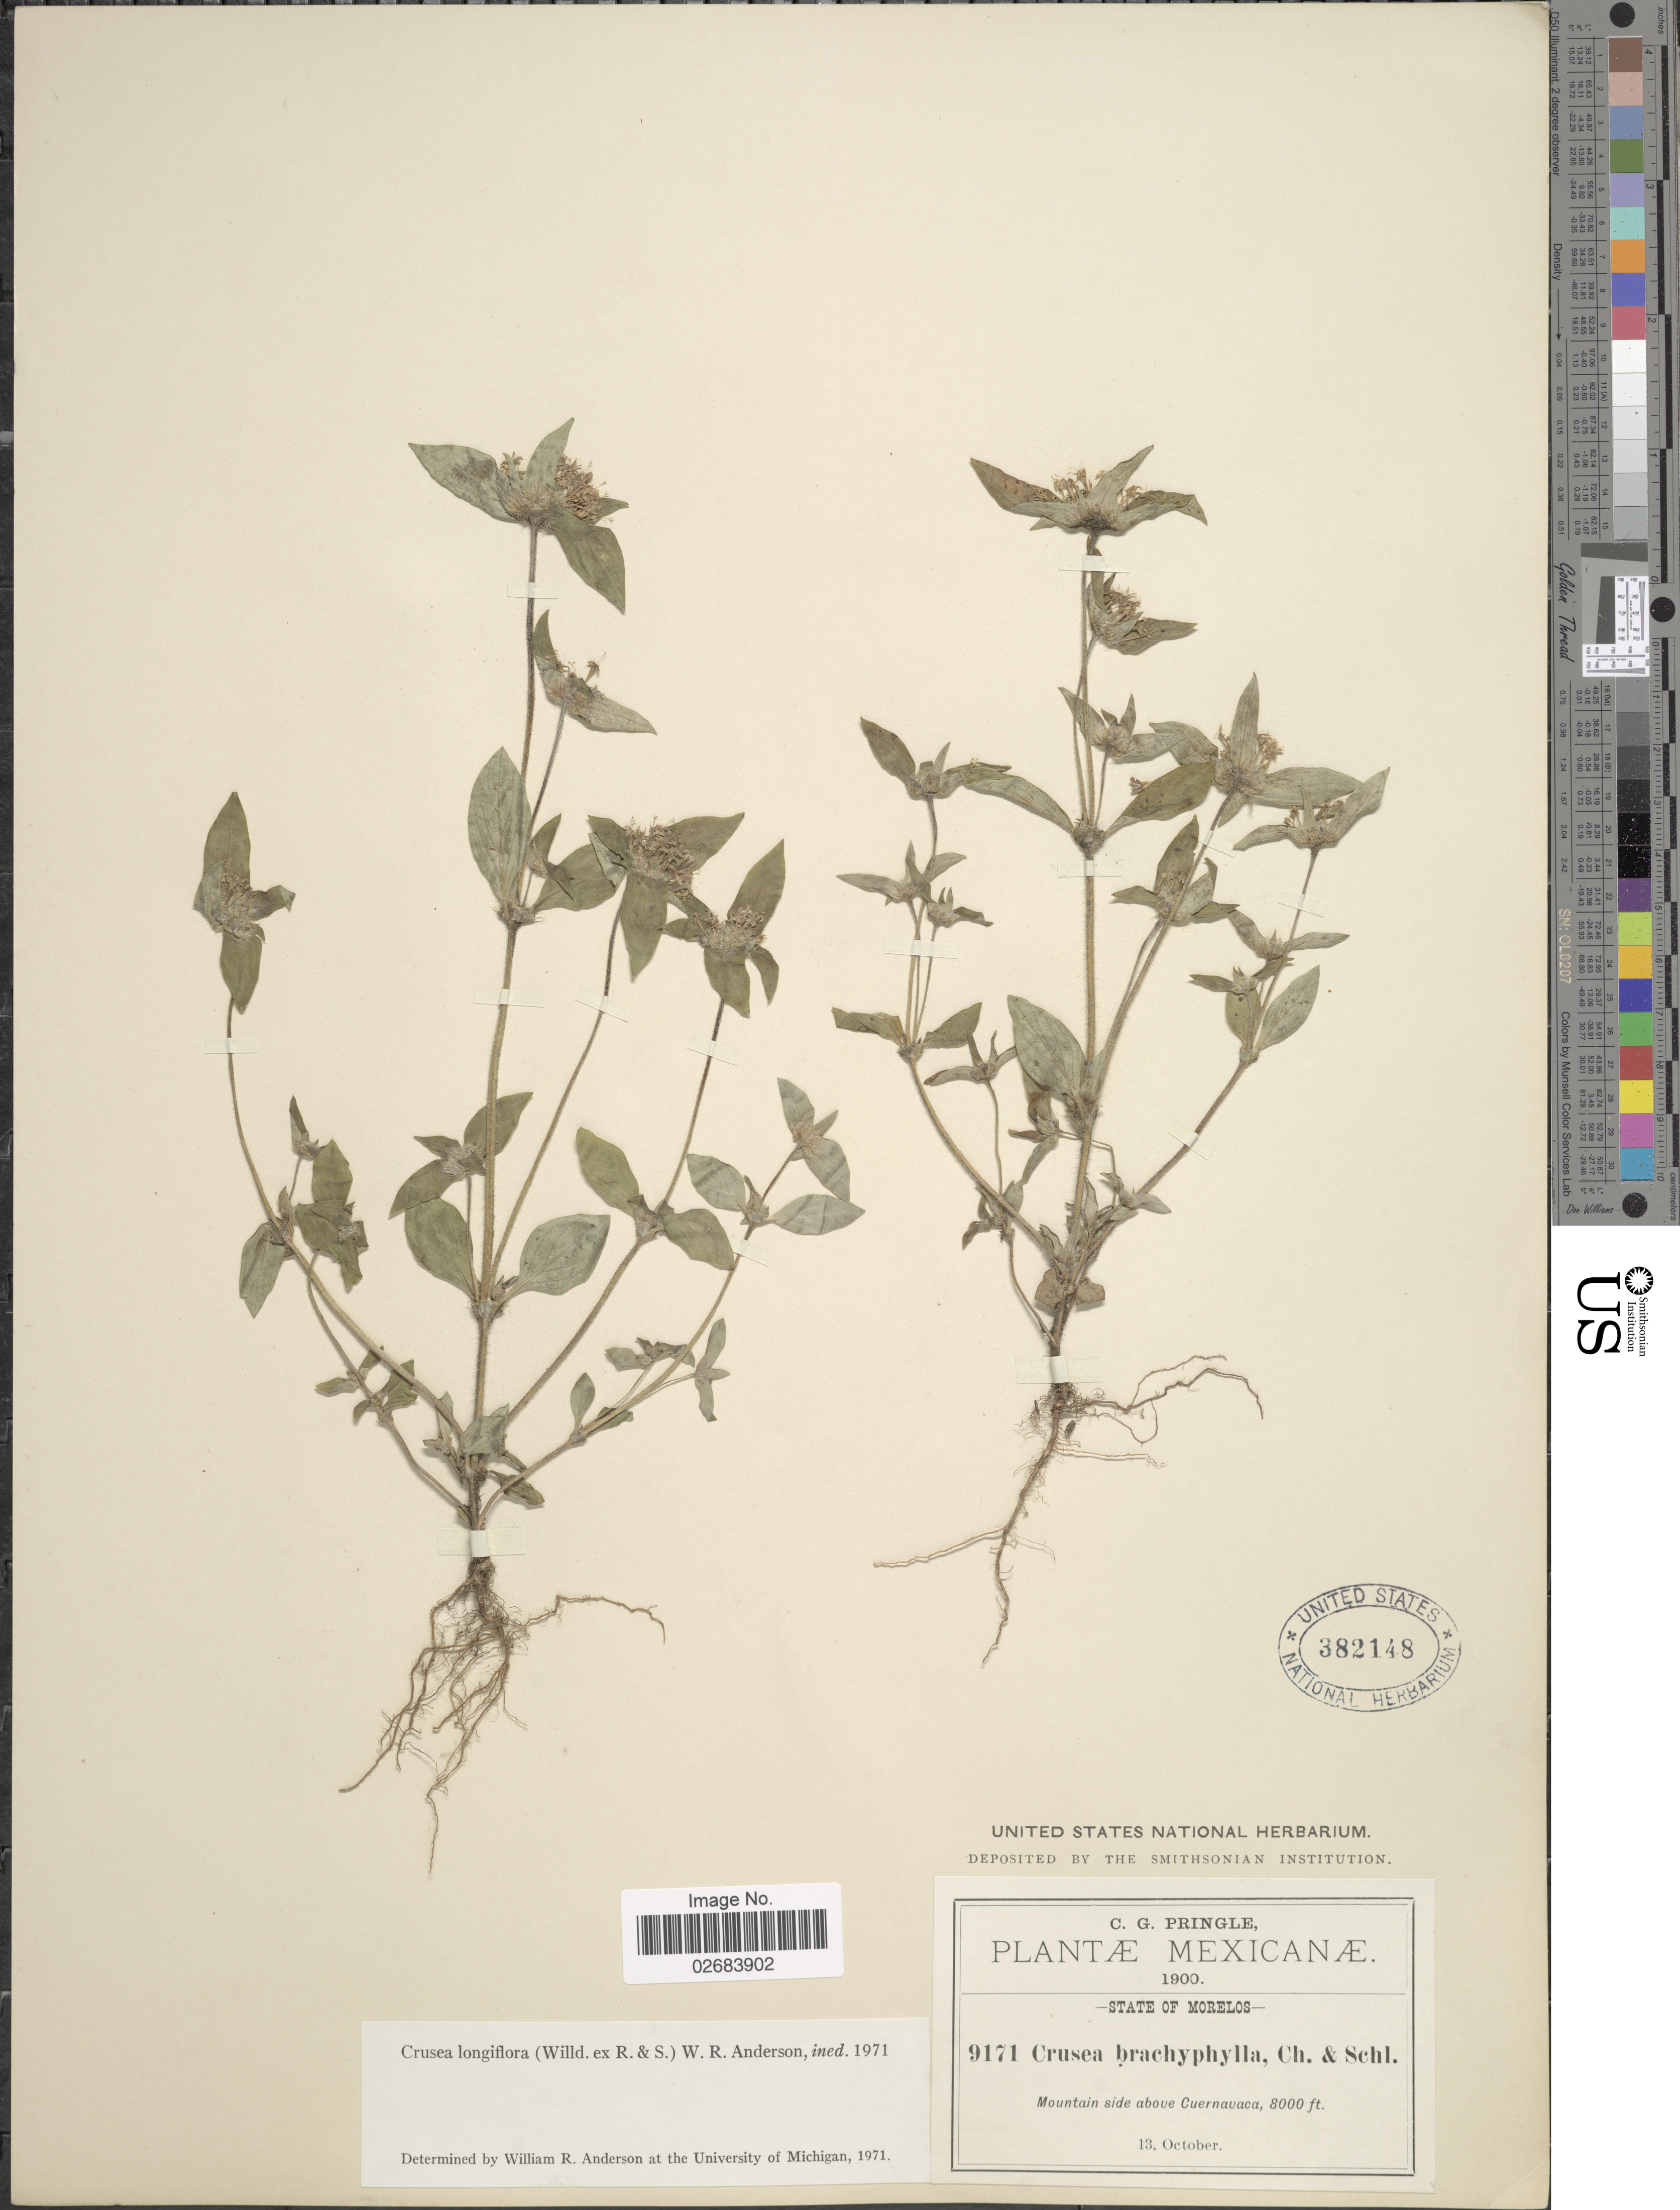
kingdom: Plantae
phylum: Tracheophyta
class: Magnoliopsida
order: Gentianales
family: Rubiaceae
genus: Crusea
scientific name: Crusea longiflora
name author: (Willd. ex Roem. & Schult.) W.R. Anderson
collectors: C. G. Pringle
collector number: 9171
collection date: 1900-10-13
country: Mexico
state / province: Morelos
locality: Mexicanae, mountain side above Cuernavaca.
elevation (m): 2438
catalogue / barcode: US 382148